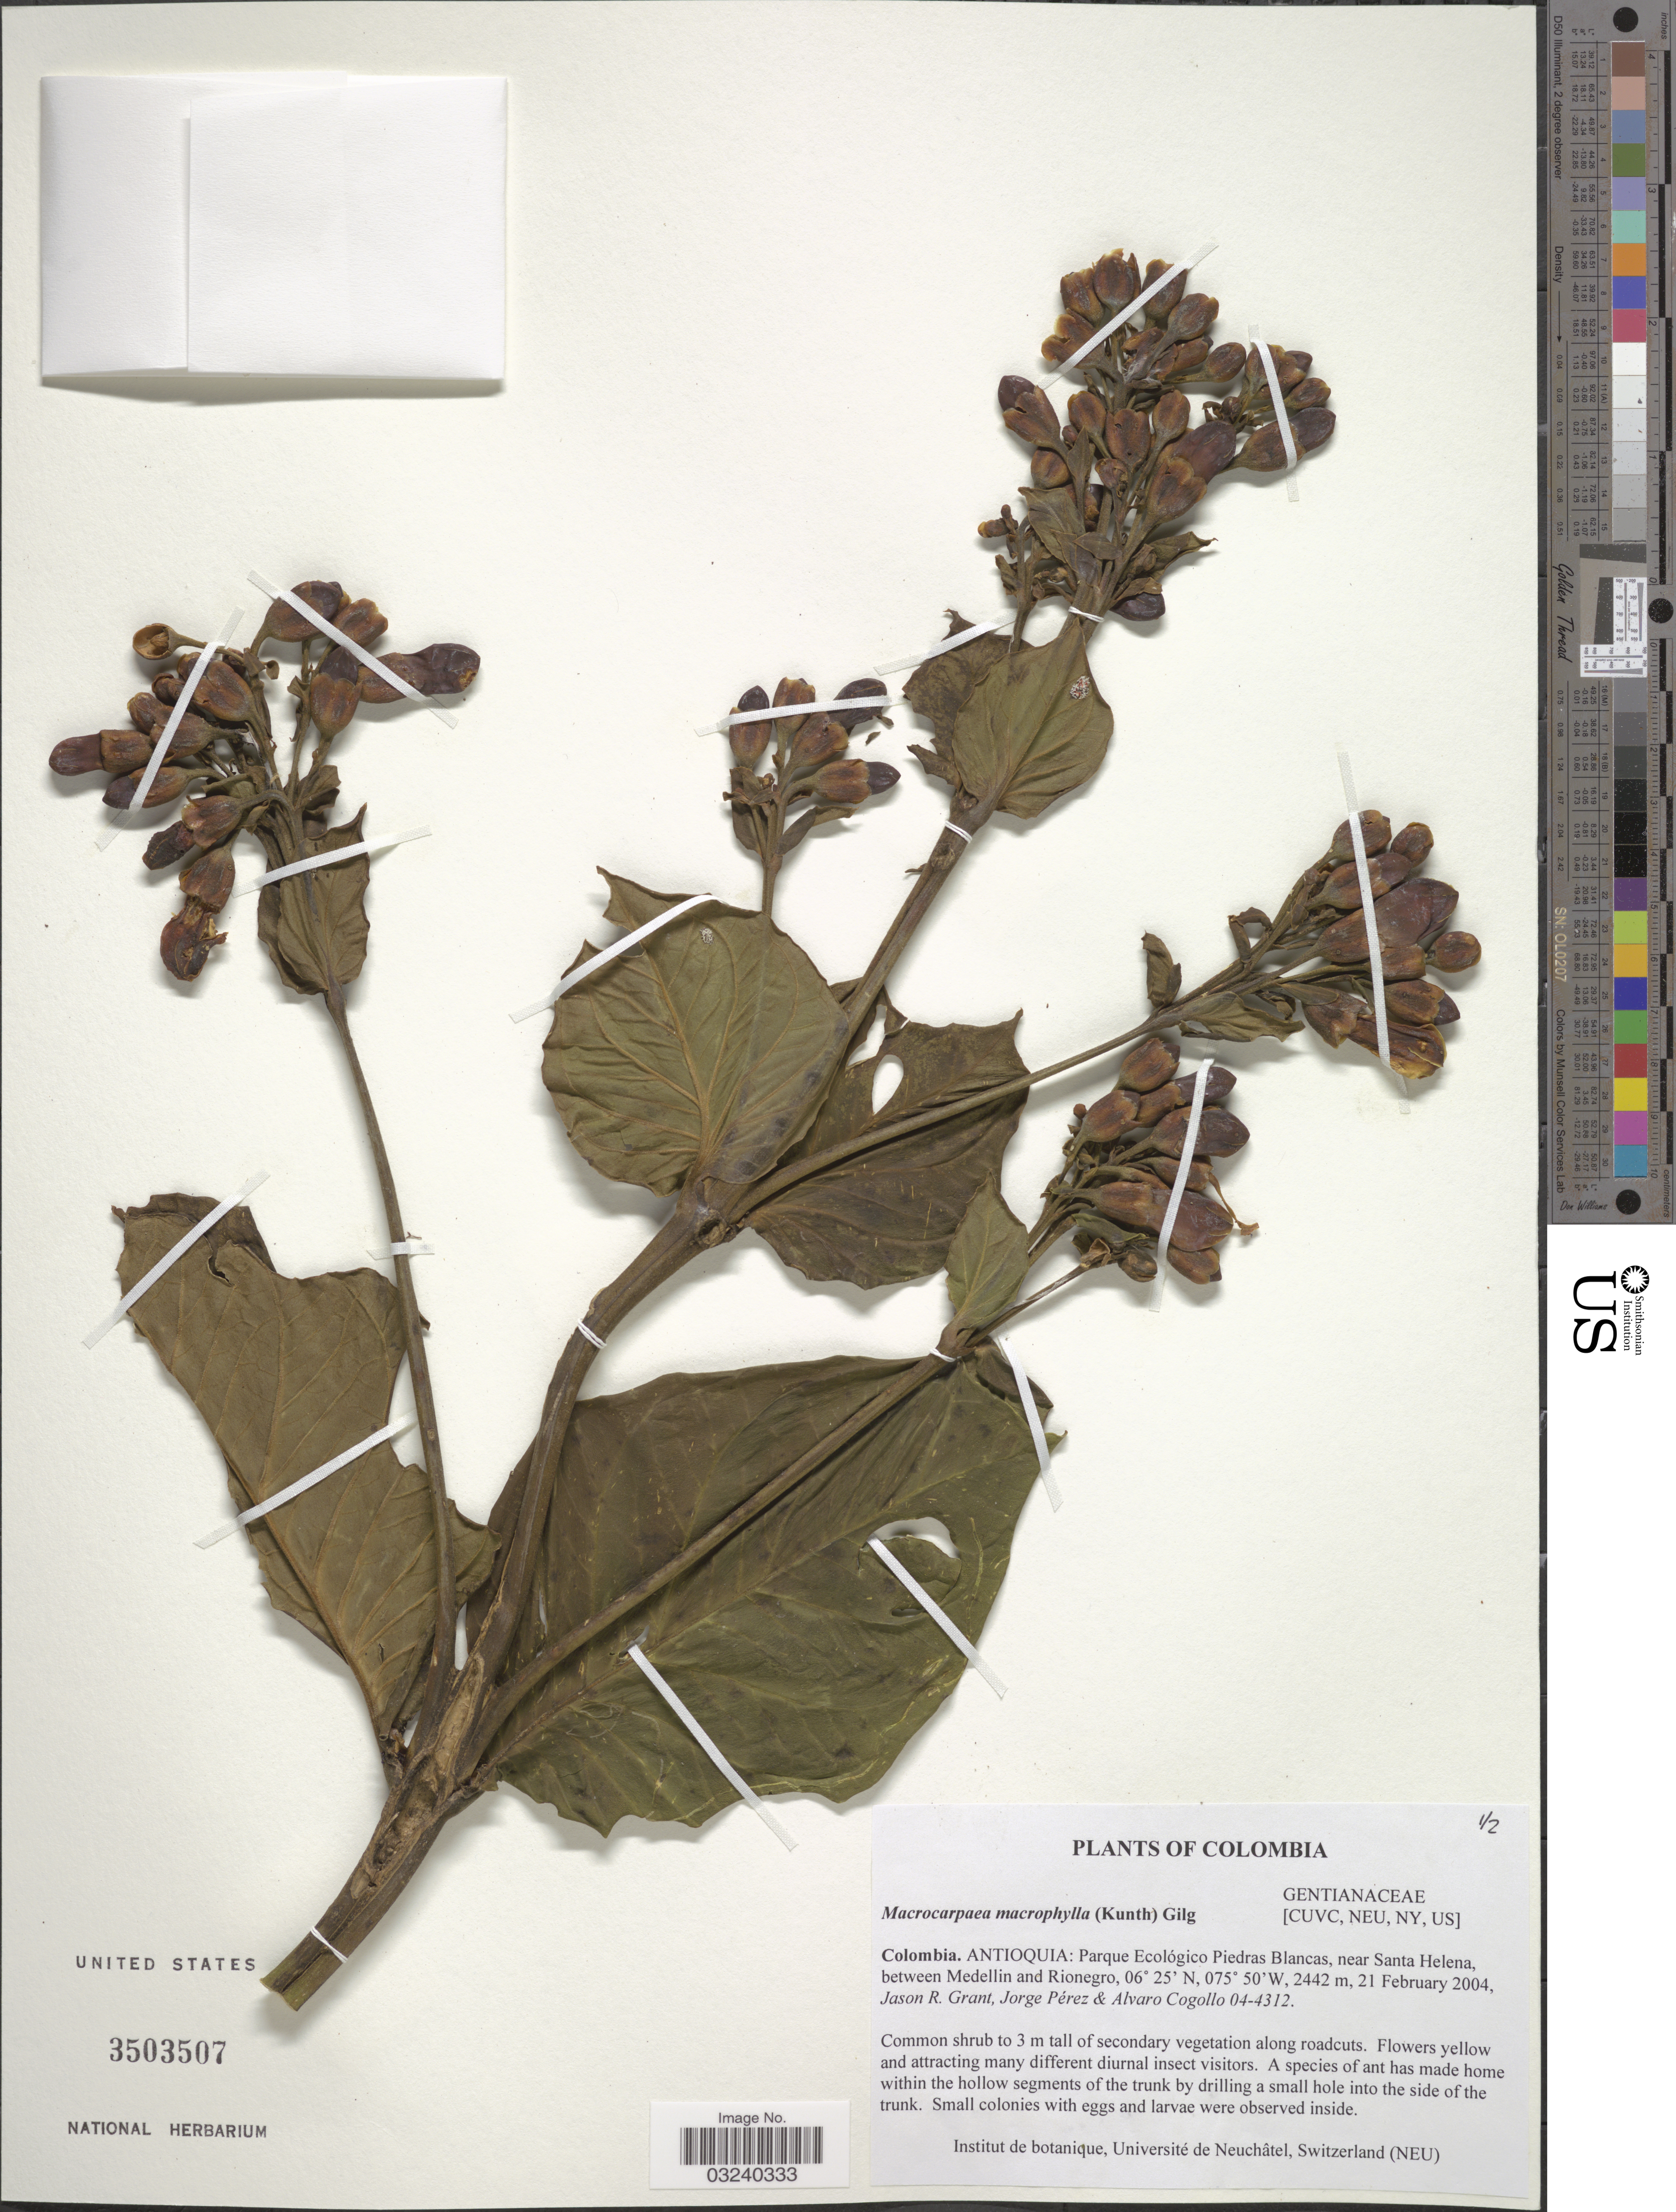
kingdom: Plantae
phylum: Tracheophyta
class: Magnoliopsida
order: Gentianales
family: Gentianaceae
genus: Macrocarpaea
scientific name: Macrocarpaea macrophylla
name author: (Kunth) Gilg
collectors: J. R. Grant, J. Pérez & A. Cogollo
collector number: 04-4312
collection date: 2004-02-21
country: Colombia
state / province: Antioquia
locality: Parque Ecológico Piedras Blancas, near Santa Helena, between Medellin and Rionegro.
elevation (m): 2442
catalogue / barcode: US 3503507